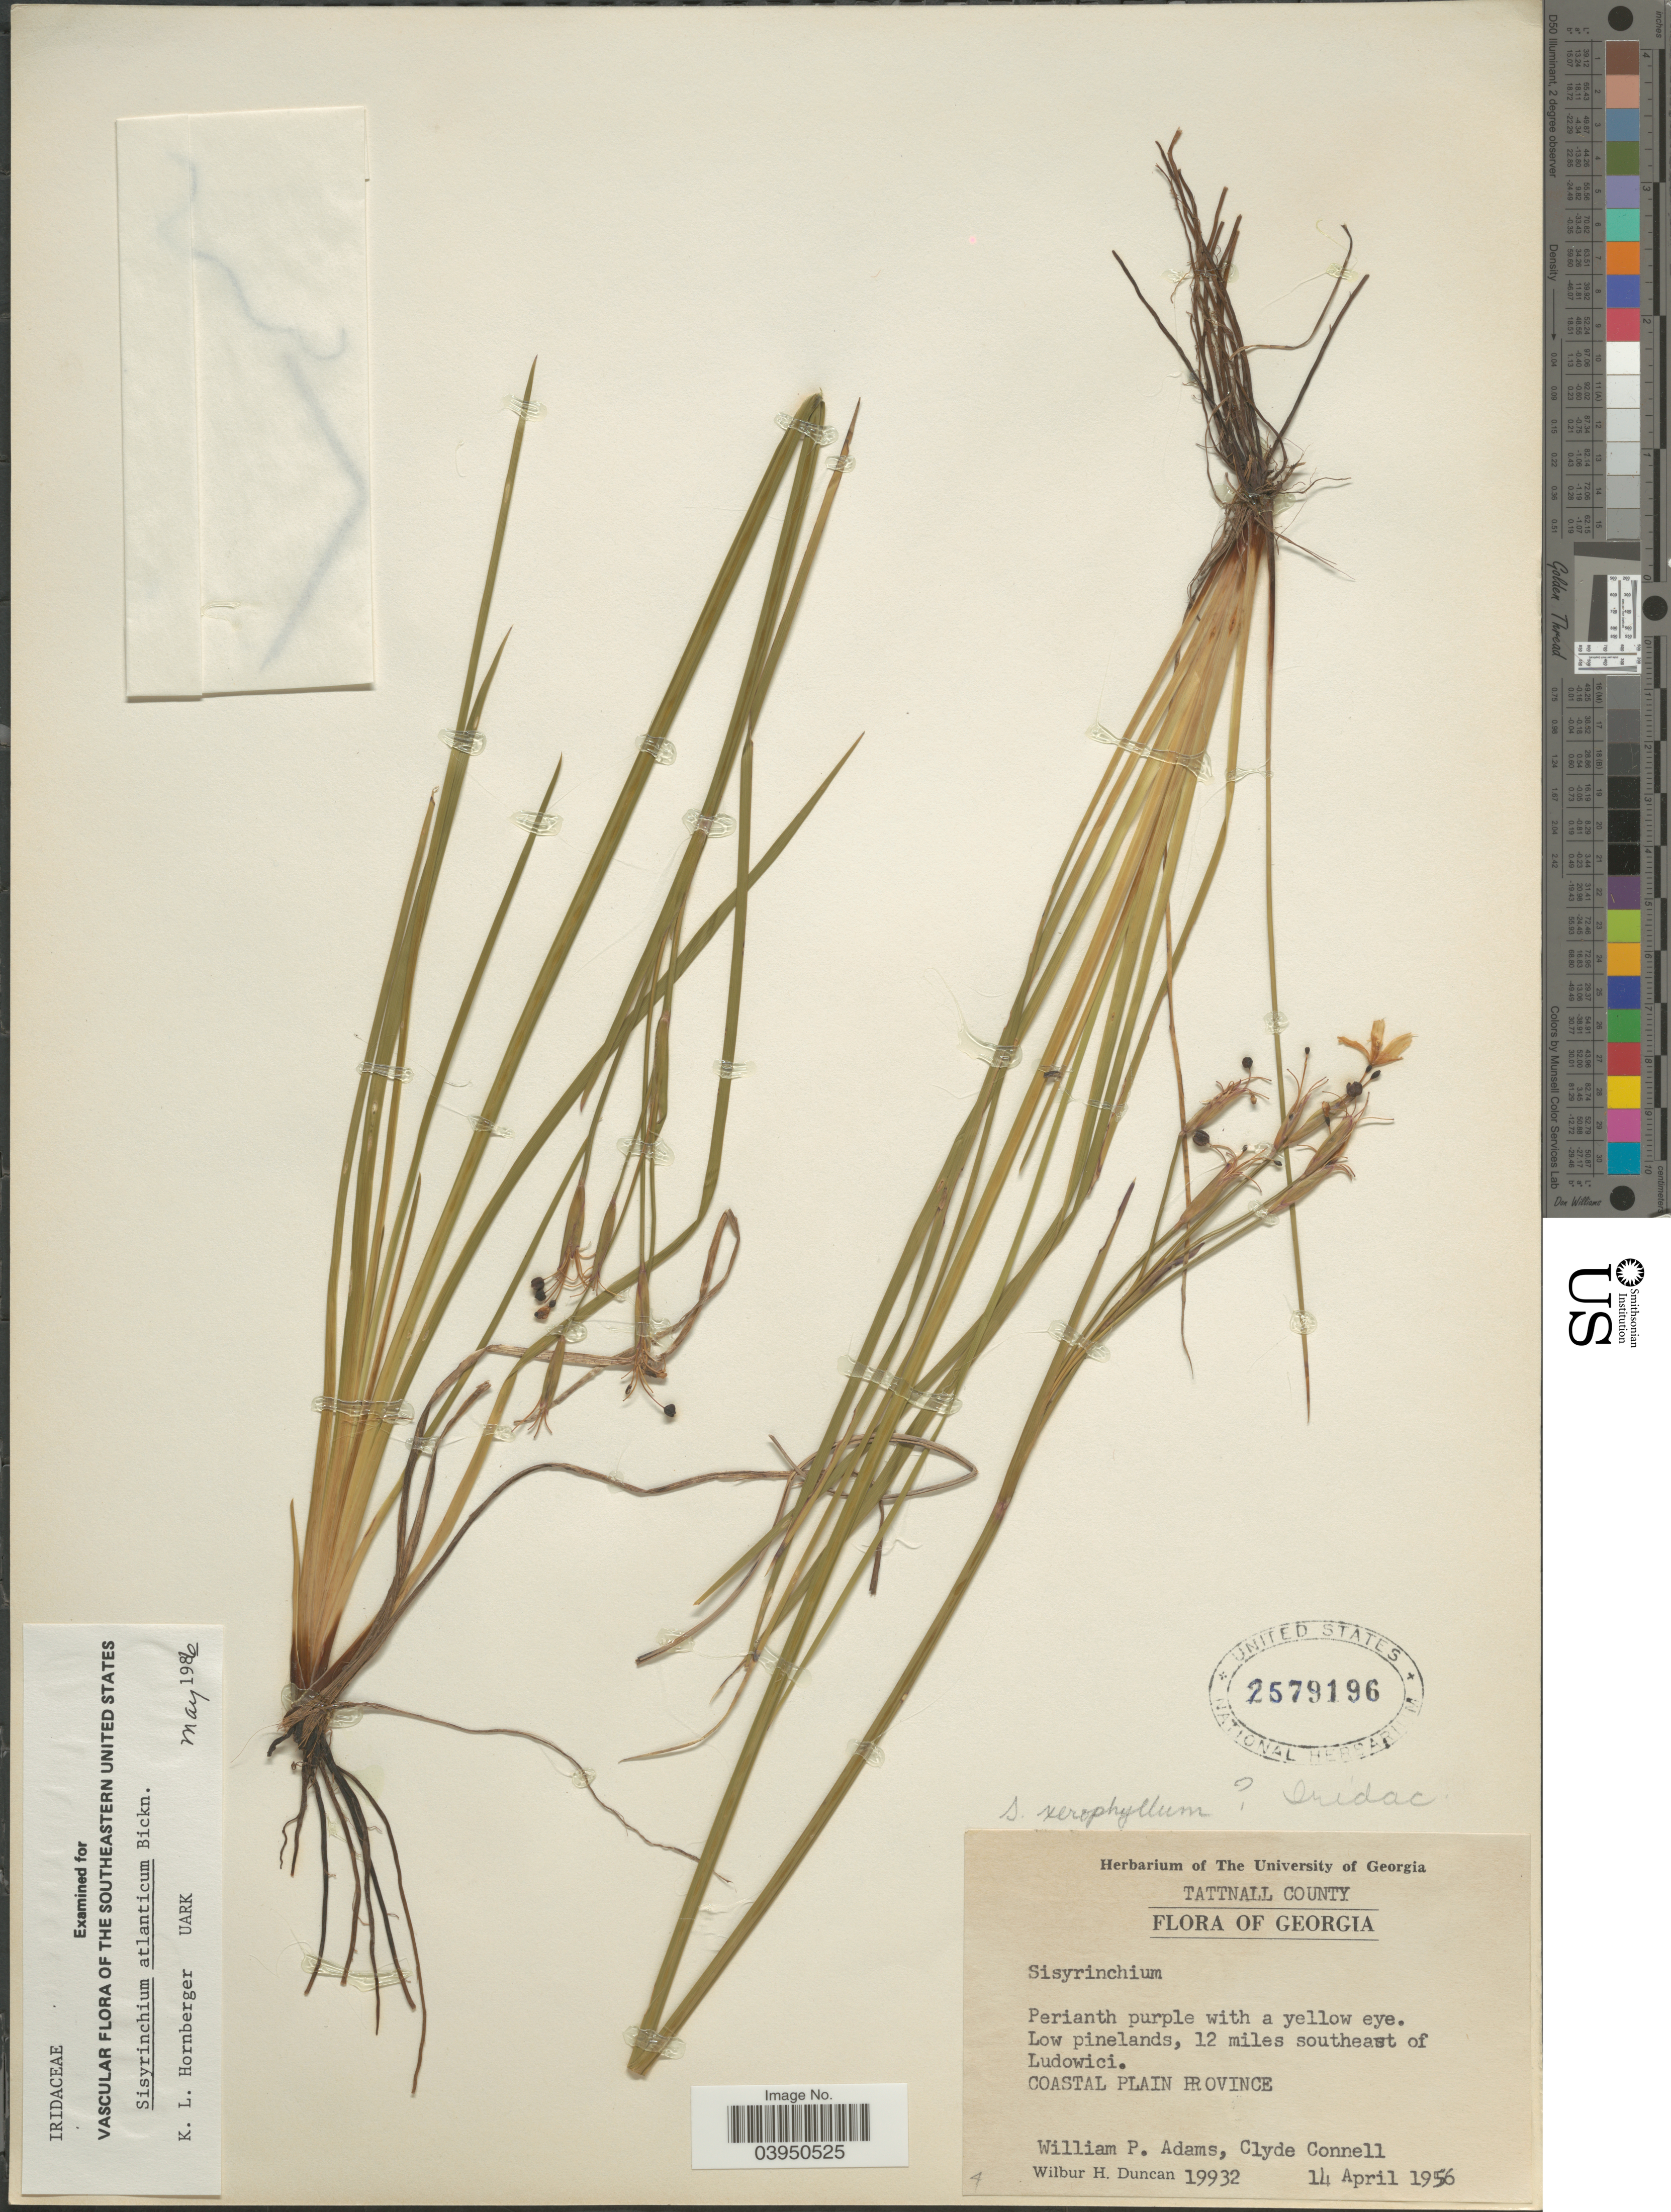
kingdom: Plantae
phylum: Tracheophyta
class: Liliopsida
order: Asparagales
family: Iridaceae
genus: Sisyrinchium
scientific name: Sisyrinchium atlanticum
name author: E.P. Bicknell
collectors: W. P. Adams, C. Connell & W. H. Duncan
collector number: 19932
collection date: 1956-04-14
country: United States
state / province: Georgia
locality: Tattnall County. Low pinelands, 12 miles southeast of Ludowici. Coastal Plain Province.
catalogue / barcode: US 2579196